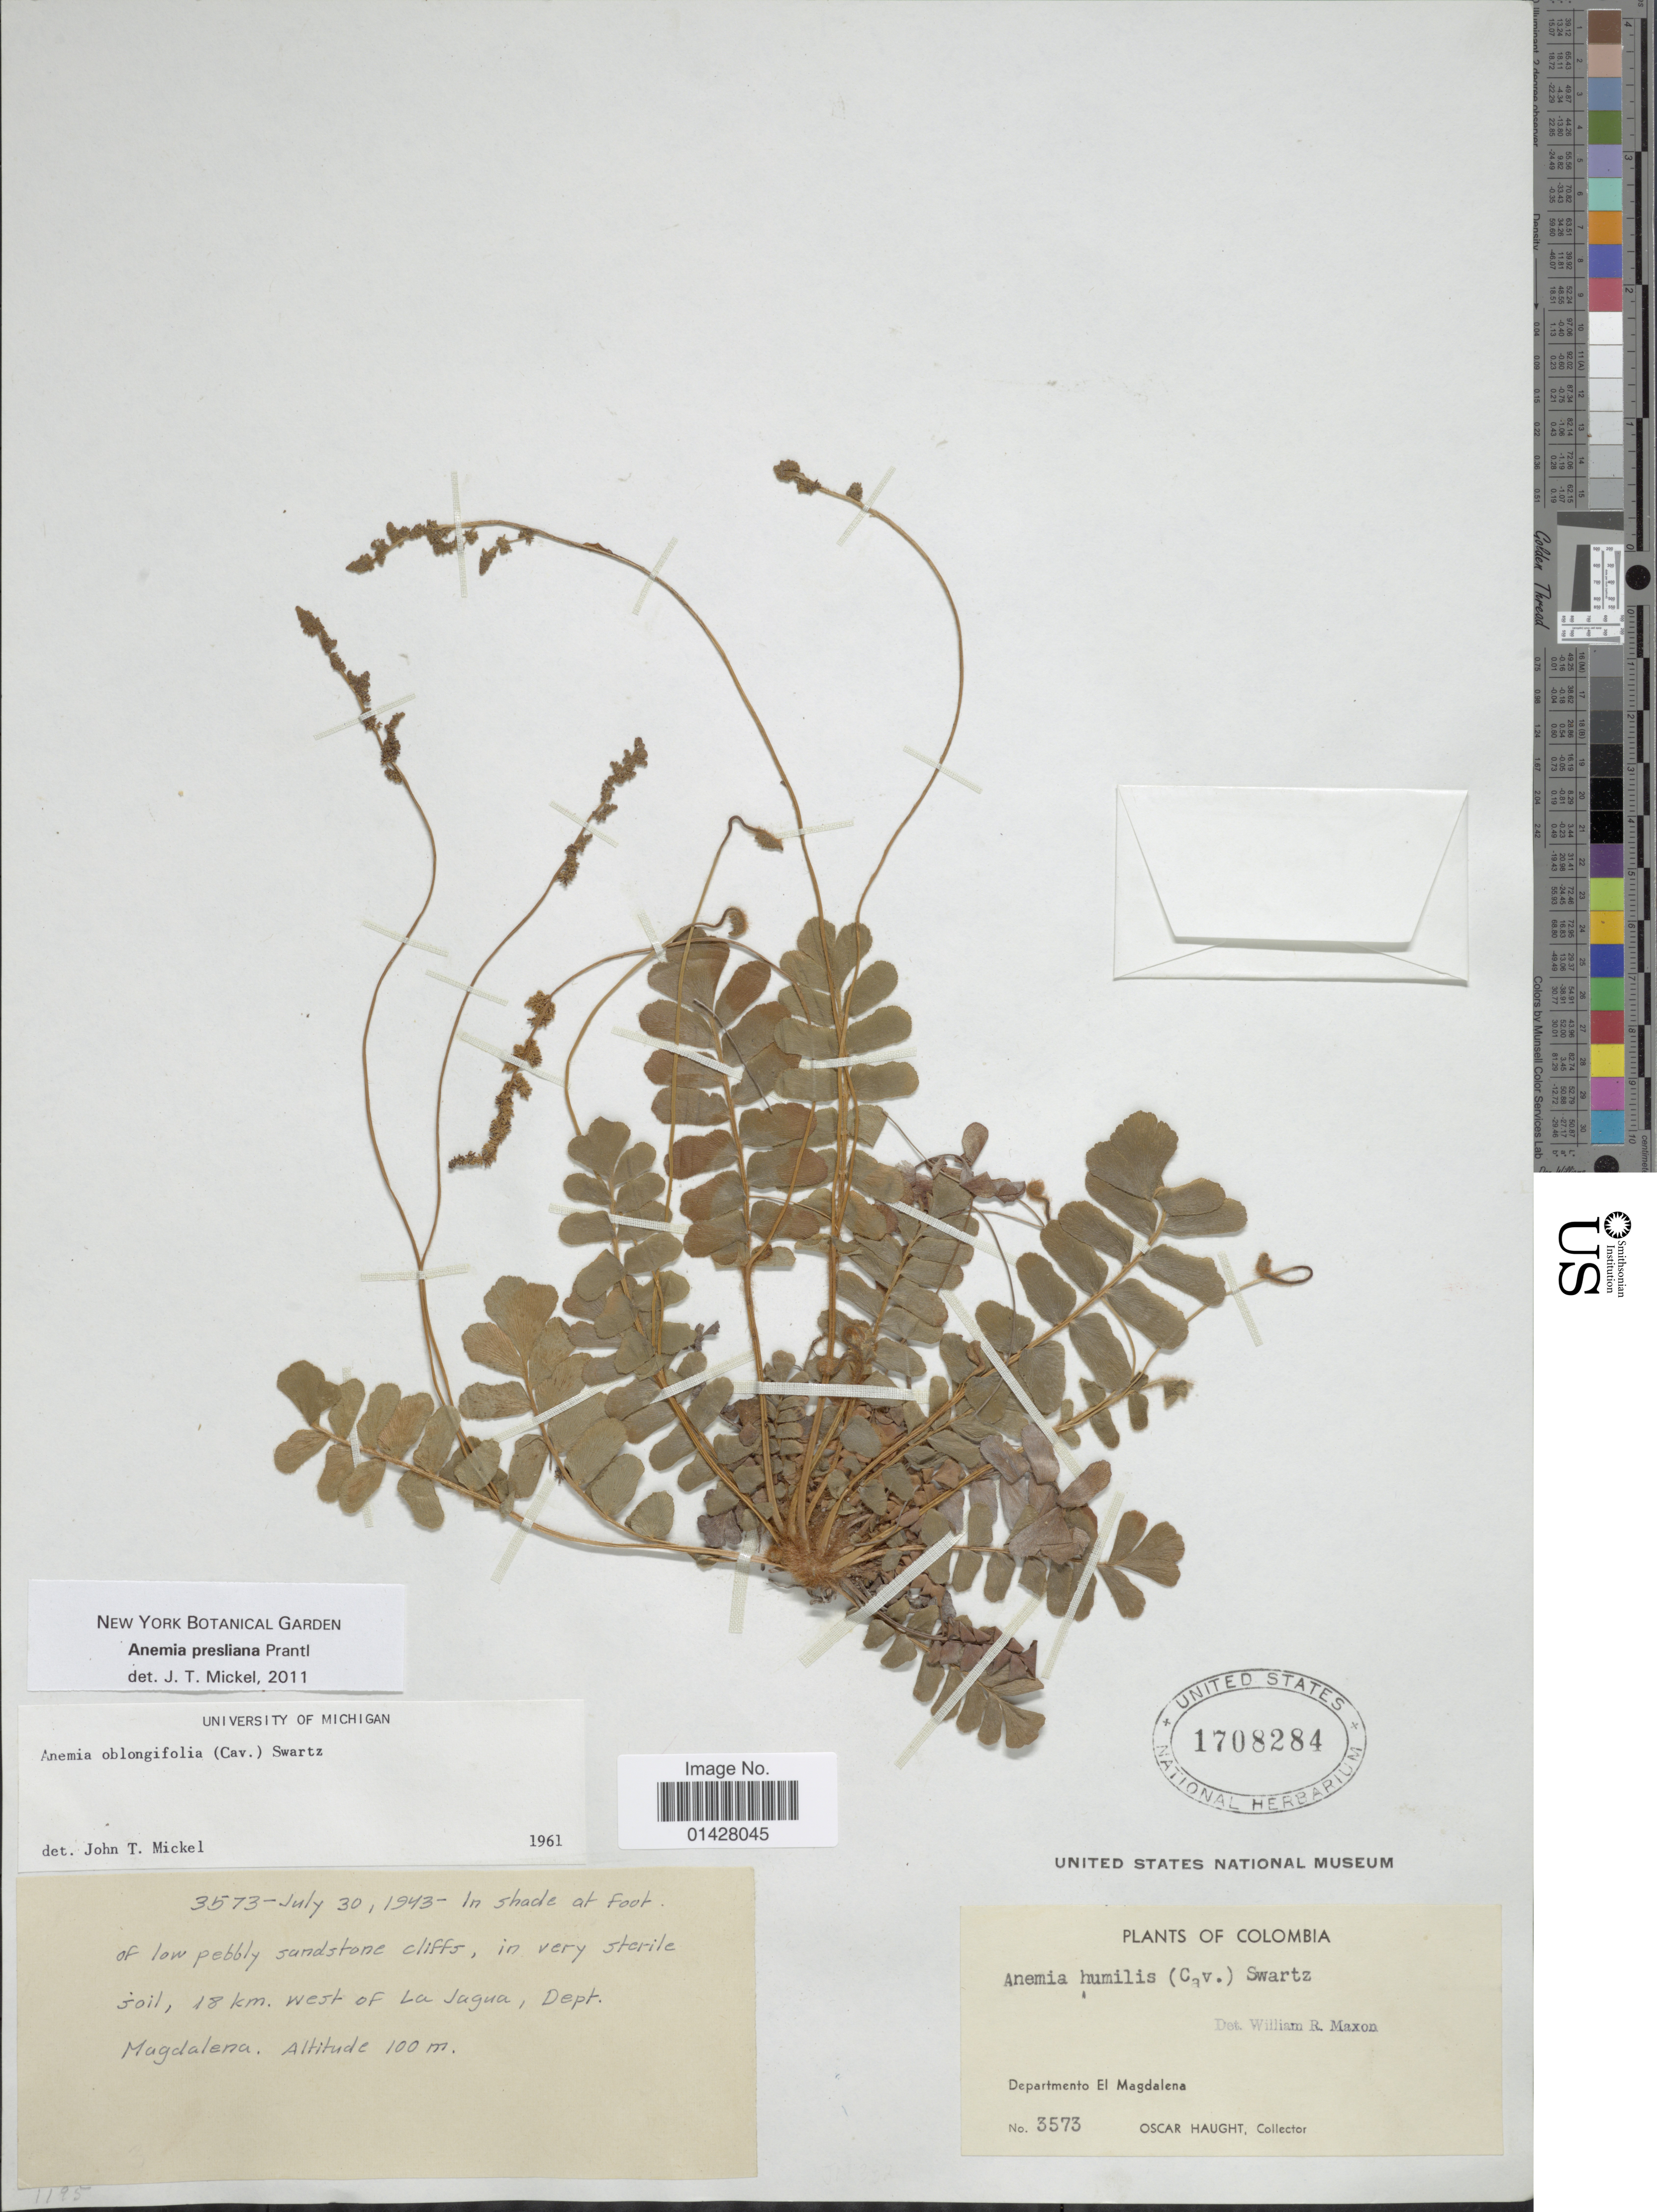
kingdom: Plantae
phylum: Tracheophyta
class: Polypodiopsida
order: Schizaeales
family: Anemiaceae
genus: Anemia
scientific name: Anemia presliana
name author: Prantl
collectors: O. Haught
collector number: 3573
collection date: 1945-07-30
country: Colombia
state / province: Magdalena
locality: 18 km west of La Lagua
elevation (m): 100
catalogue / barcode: US 1708284